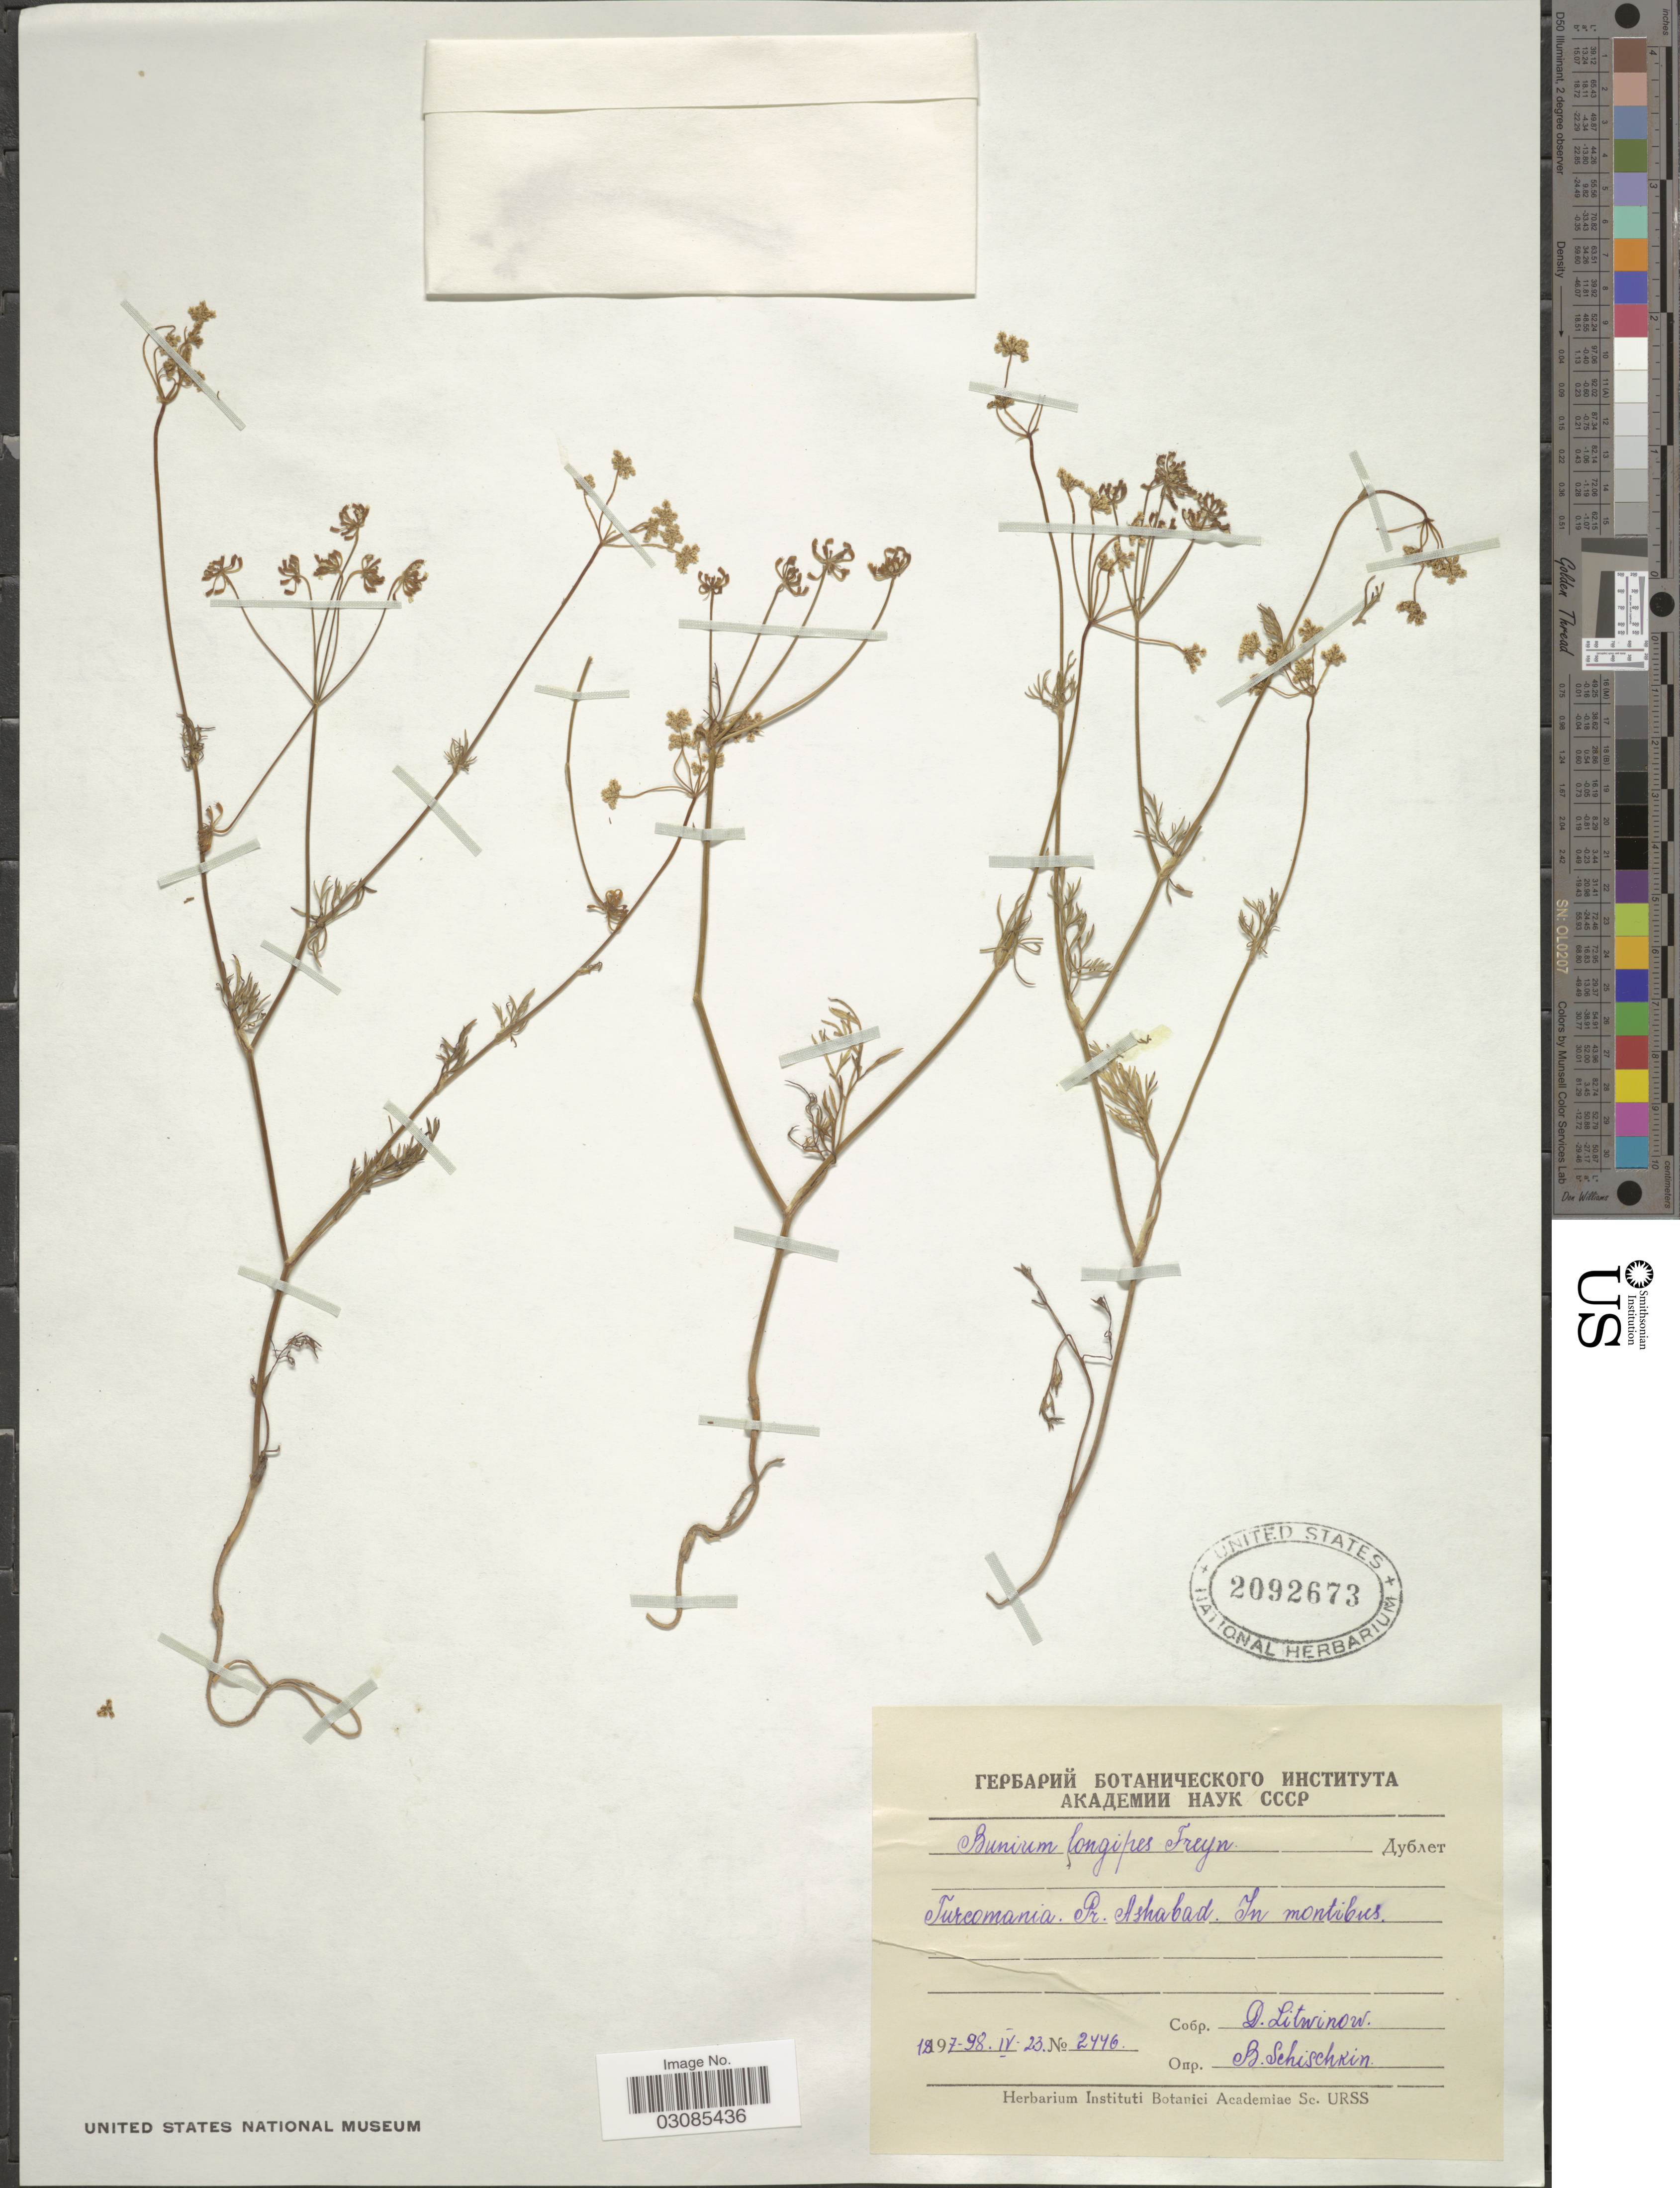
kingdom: Plantae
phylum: Tracheophyta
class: Magnoliopsida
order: Apiales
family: Apiaceae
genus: Bunium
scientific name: Bunium longipes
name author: Freyn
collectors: D. Litwinow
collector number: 2446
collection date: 1897-04-23/1898-04-23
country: Turkmenistan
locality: Turcomania. Pr. Ashabad. In montibus.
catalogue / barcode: US 2092673